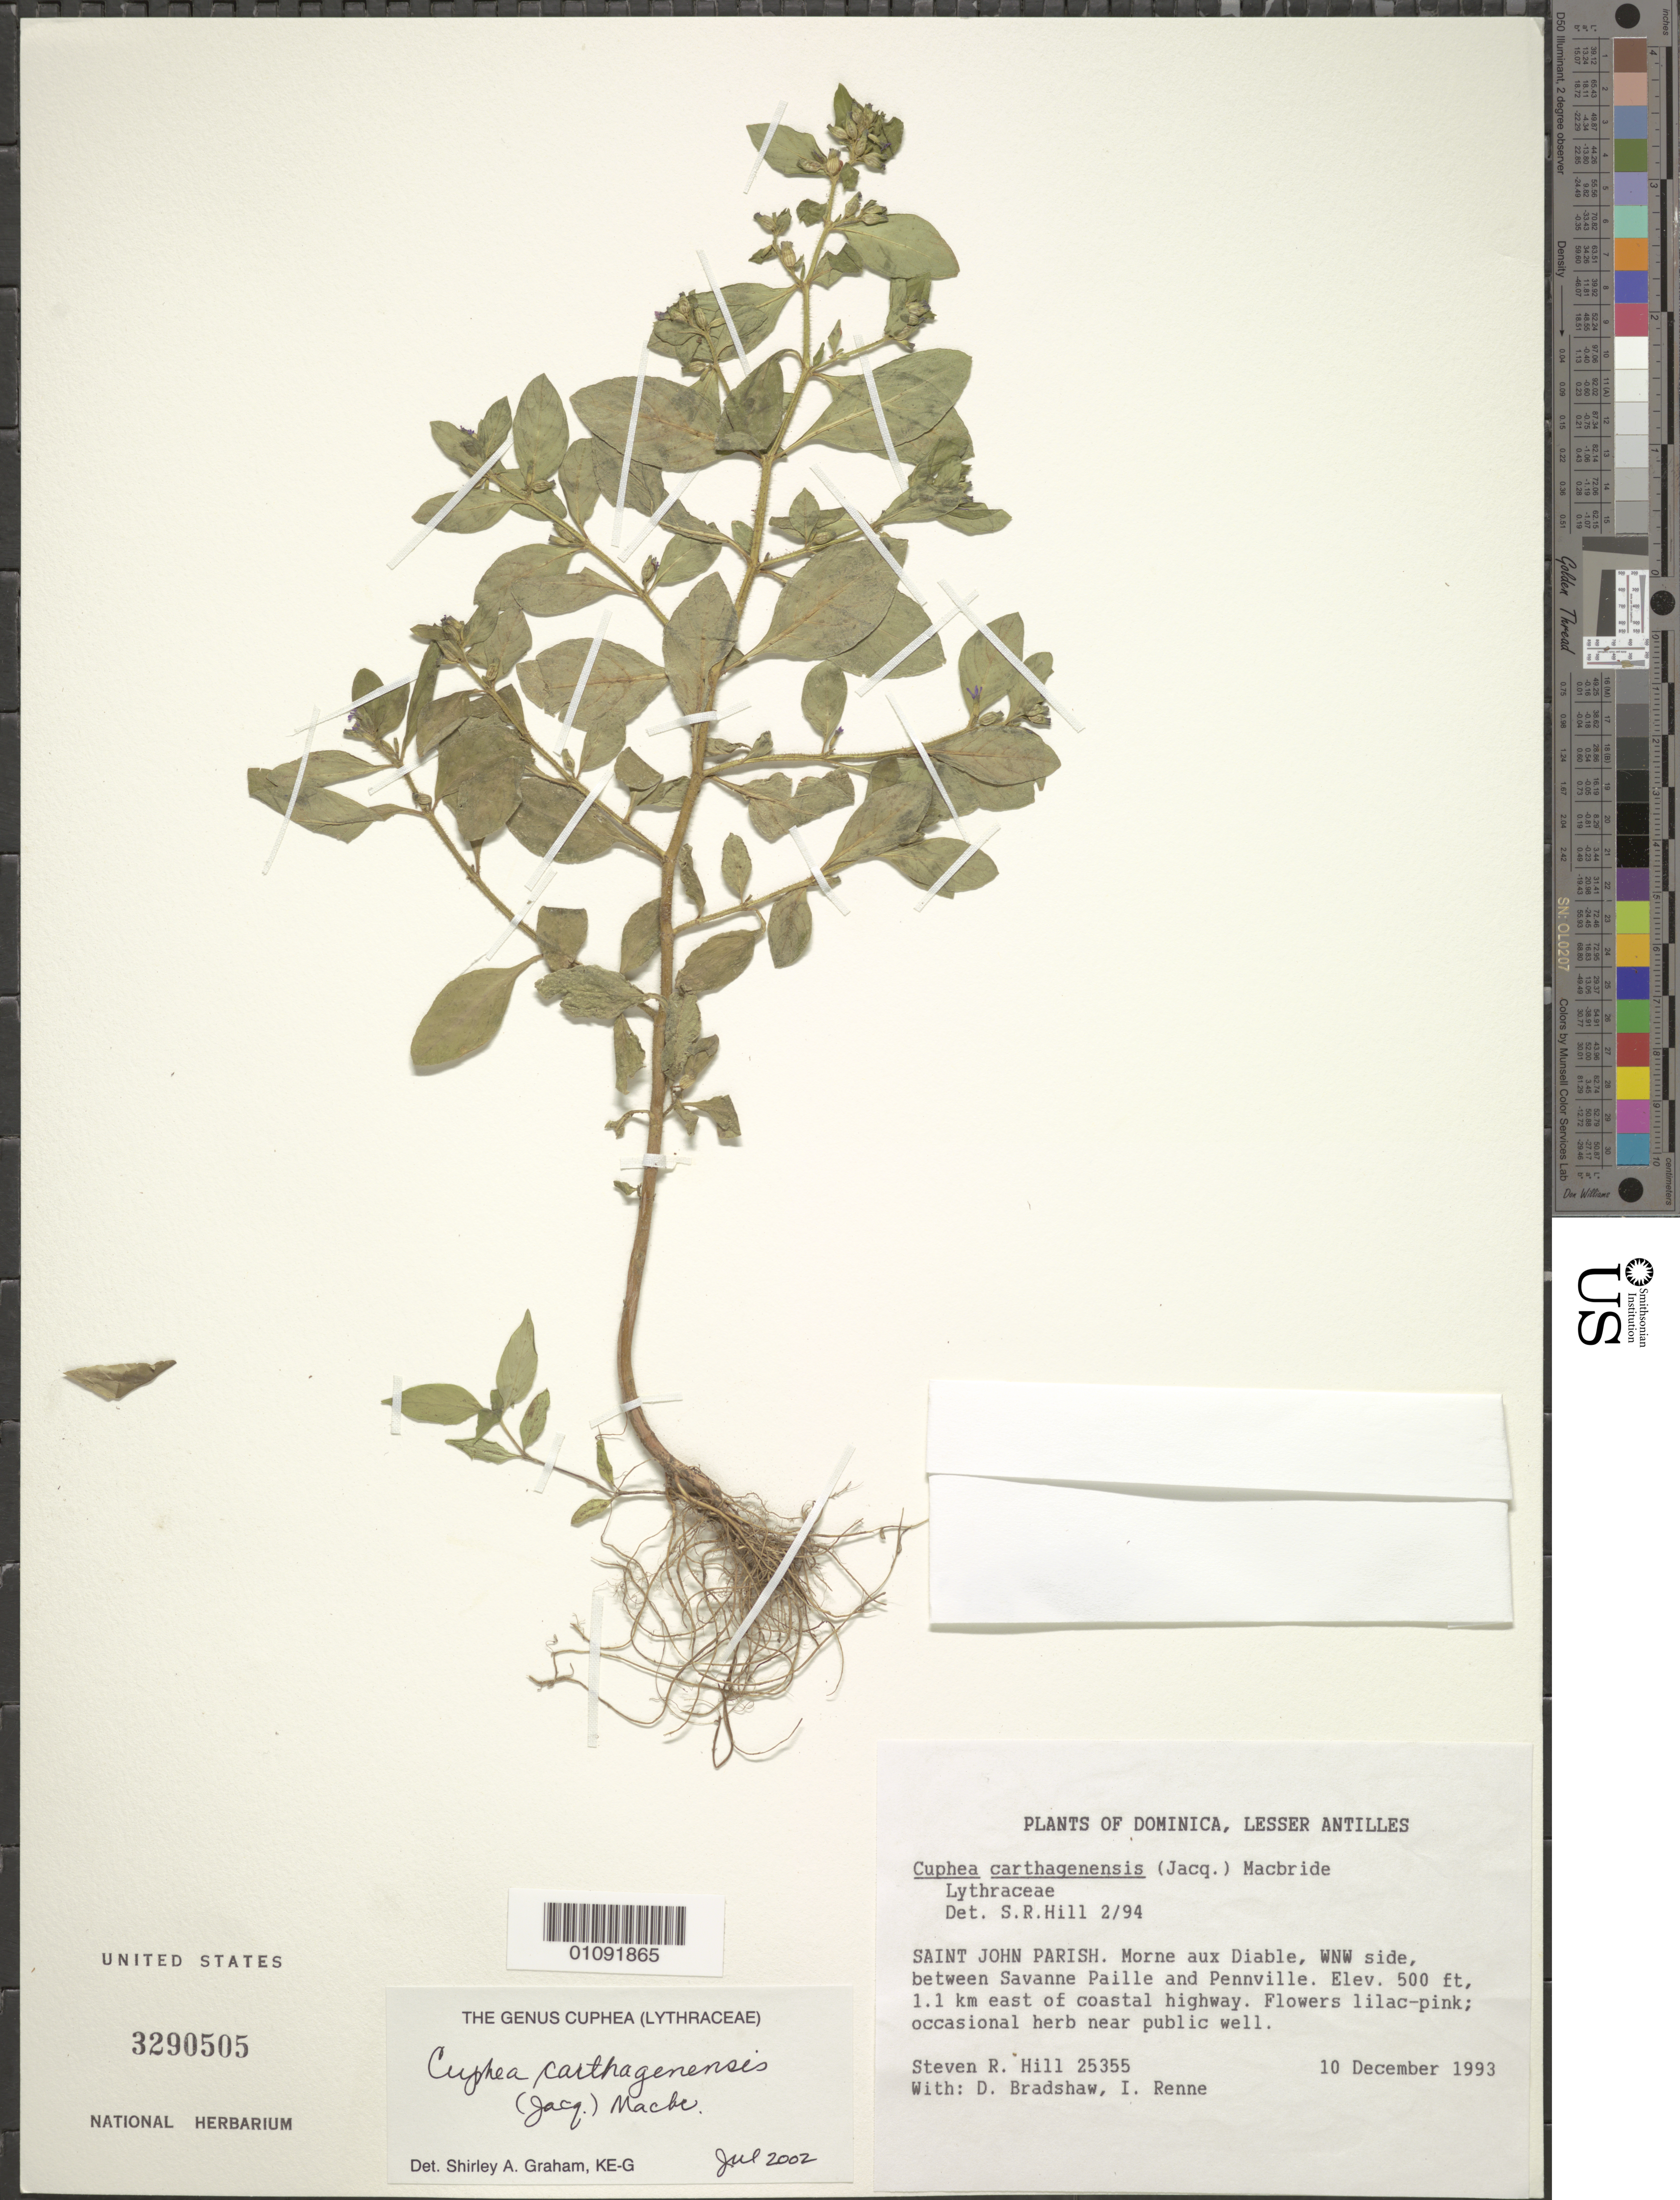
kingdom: Plantae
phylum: Tracheophyta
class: Magnoliopsida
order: Myrtales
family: Lythraceae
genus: Cuphea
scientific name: Cuphea carthagenensis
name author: (Jacq.) J.F. Macbr.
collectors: S. R. Hill & D. Bradshaw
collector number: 25355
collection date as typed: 10 Dec 1993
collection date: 1993-12-10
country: Dominica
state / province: St. John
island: Dominica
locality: Morne aux Diable, WNW side, between Savanne Paille and Pennville,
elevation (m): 152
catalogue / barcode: US 3290505